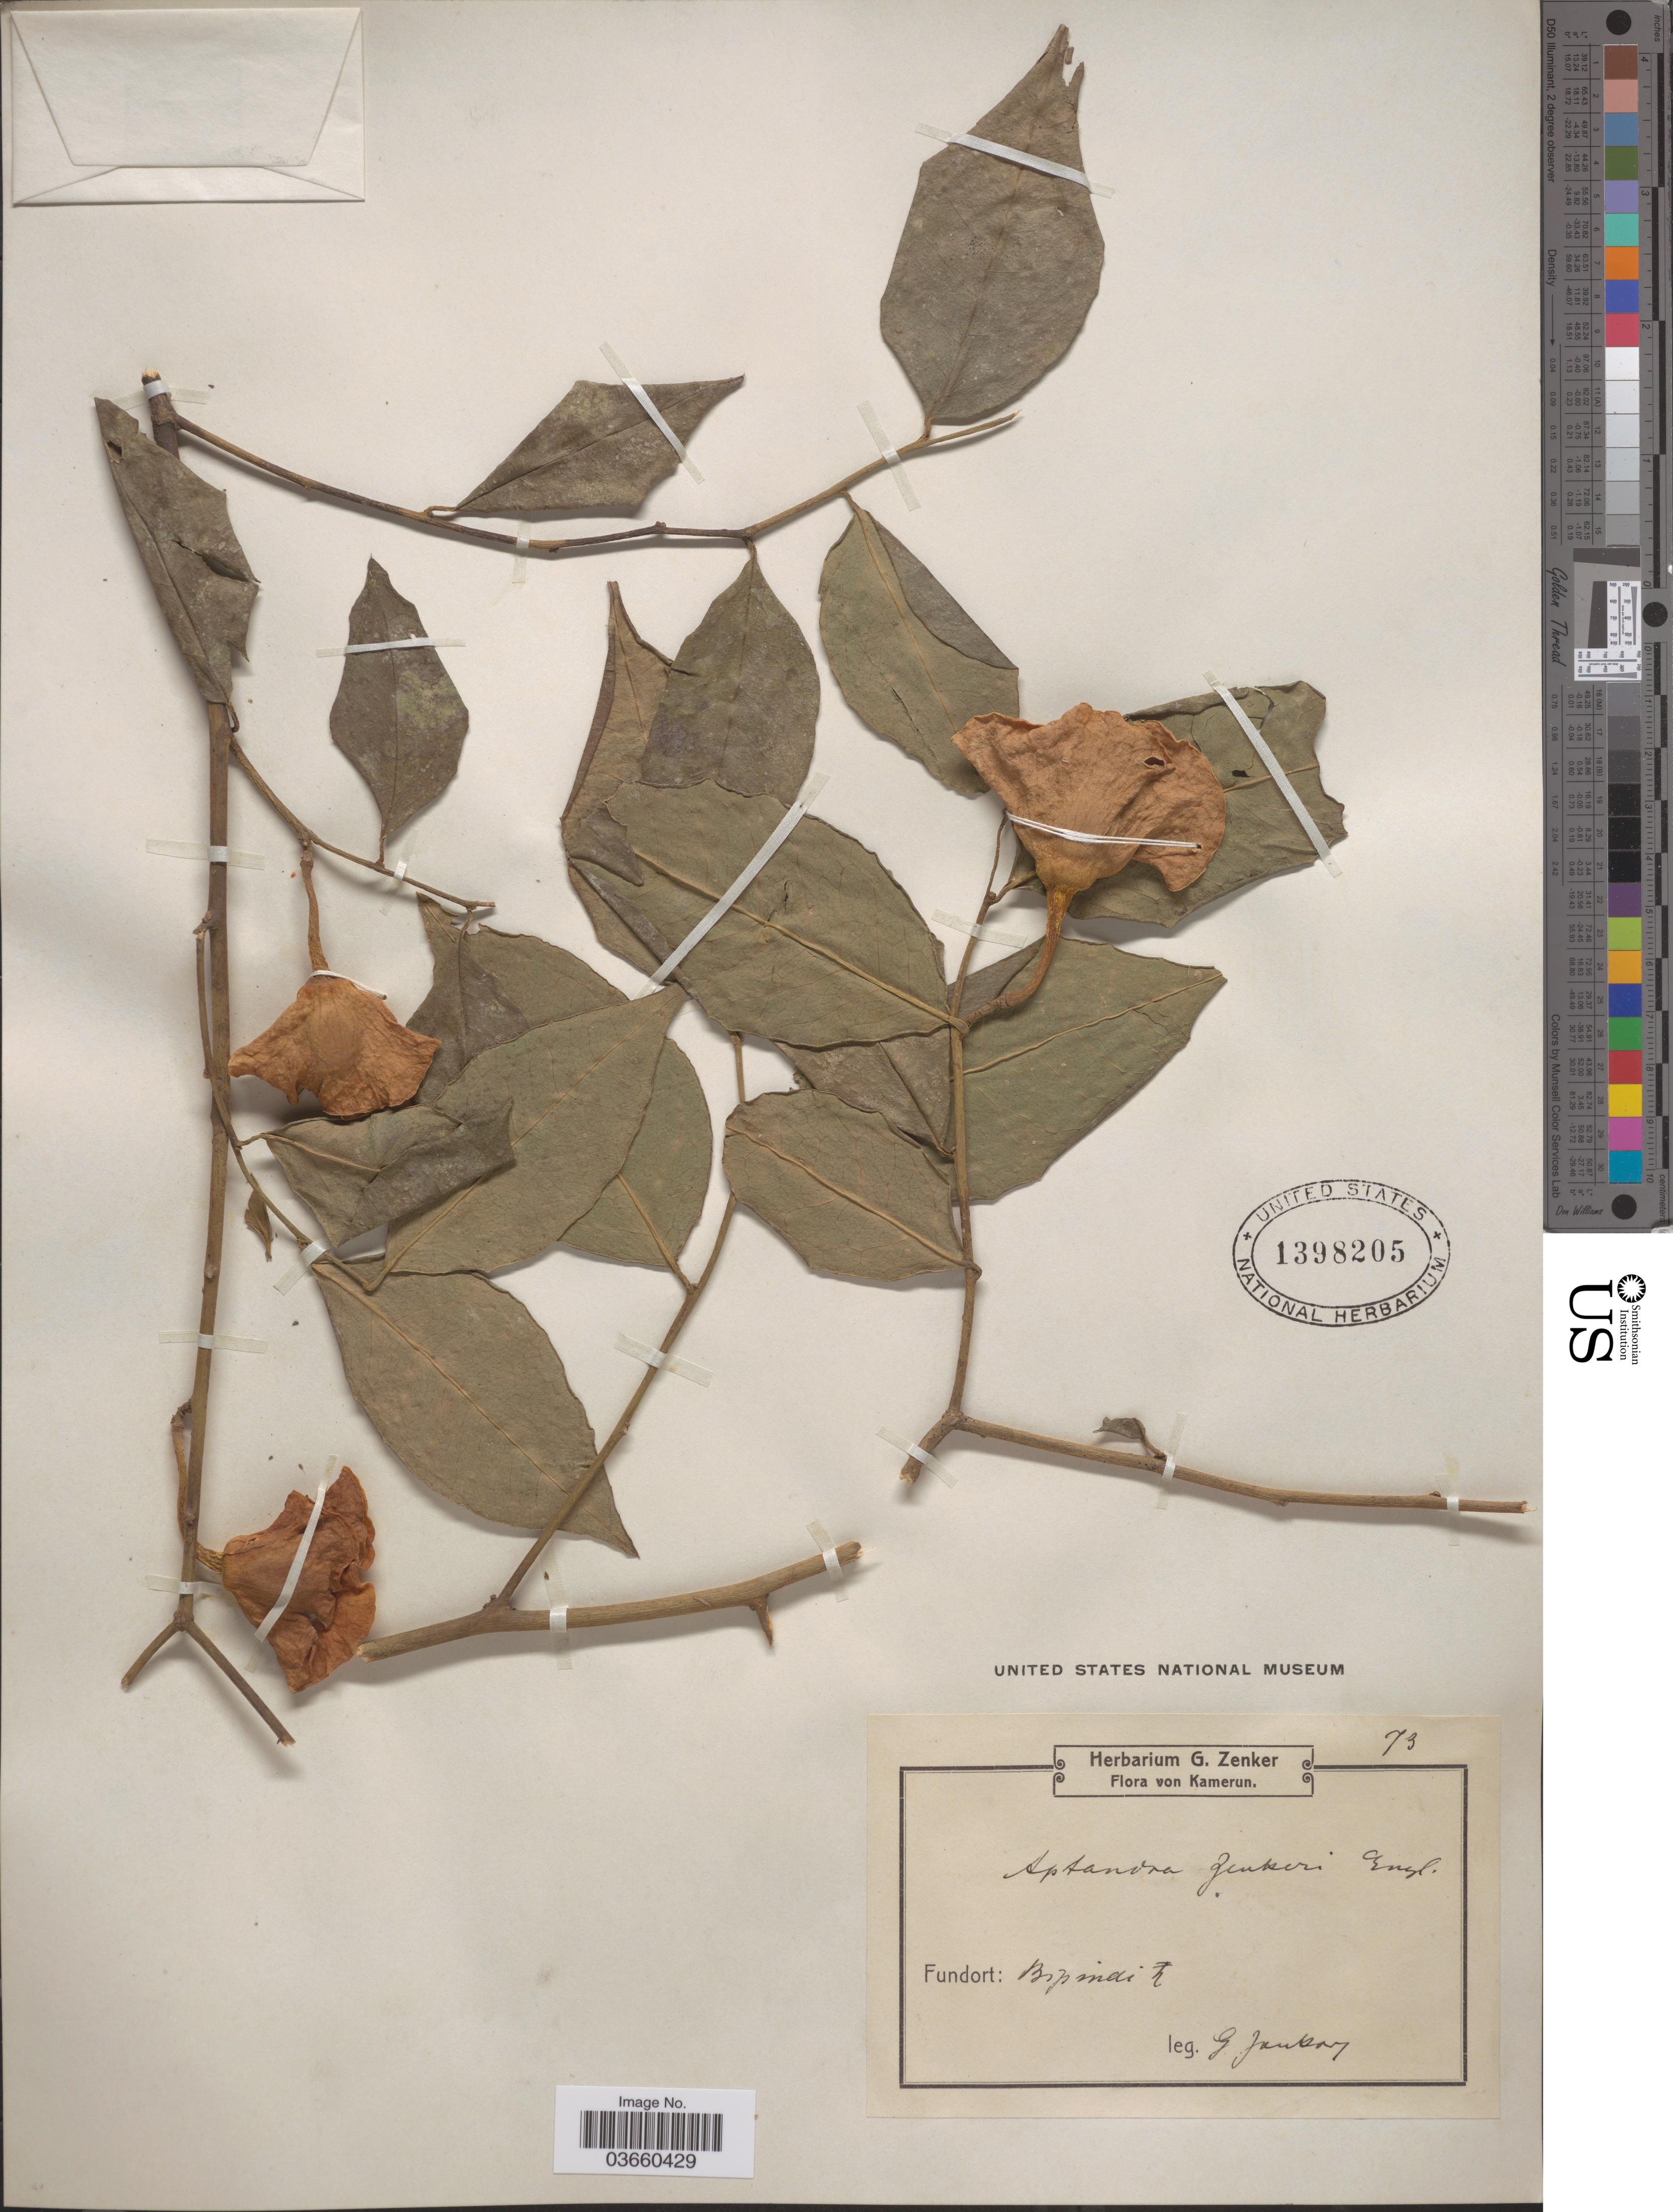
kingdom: Plantae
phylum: Tracheophyta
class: Magnoliopsida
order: Santalales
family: Aptandraceae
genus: Aptandra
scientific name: Aptandra zenkeri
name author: Engl.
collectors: G. A. Zenker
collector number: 73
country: Cameroon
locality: Bipindi. Kamerun.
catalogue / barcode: US 1398205